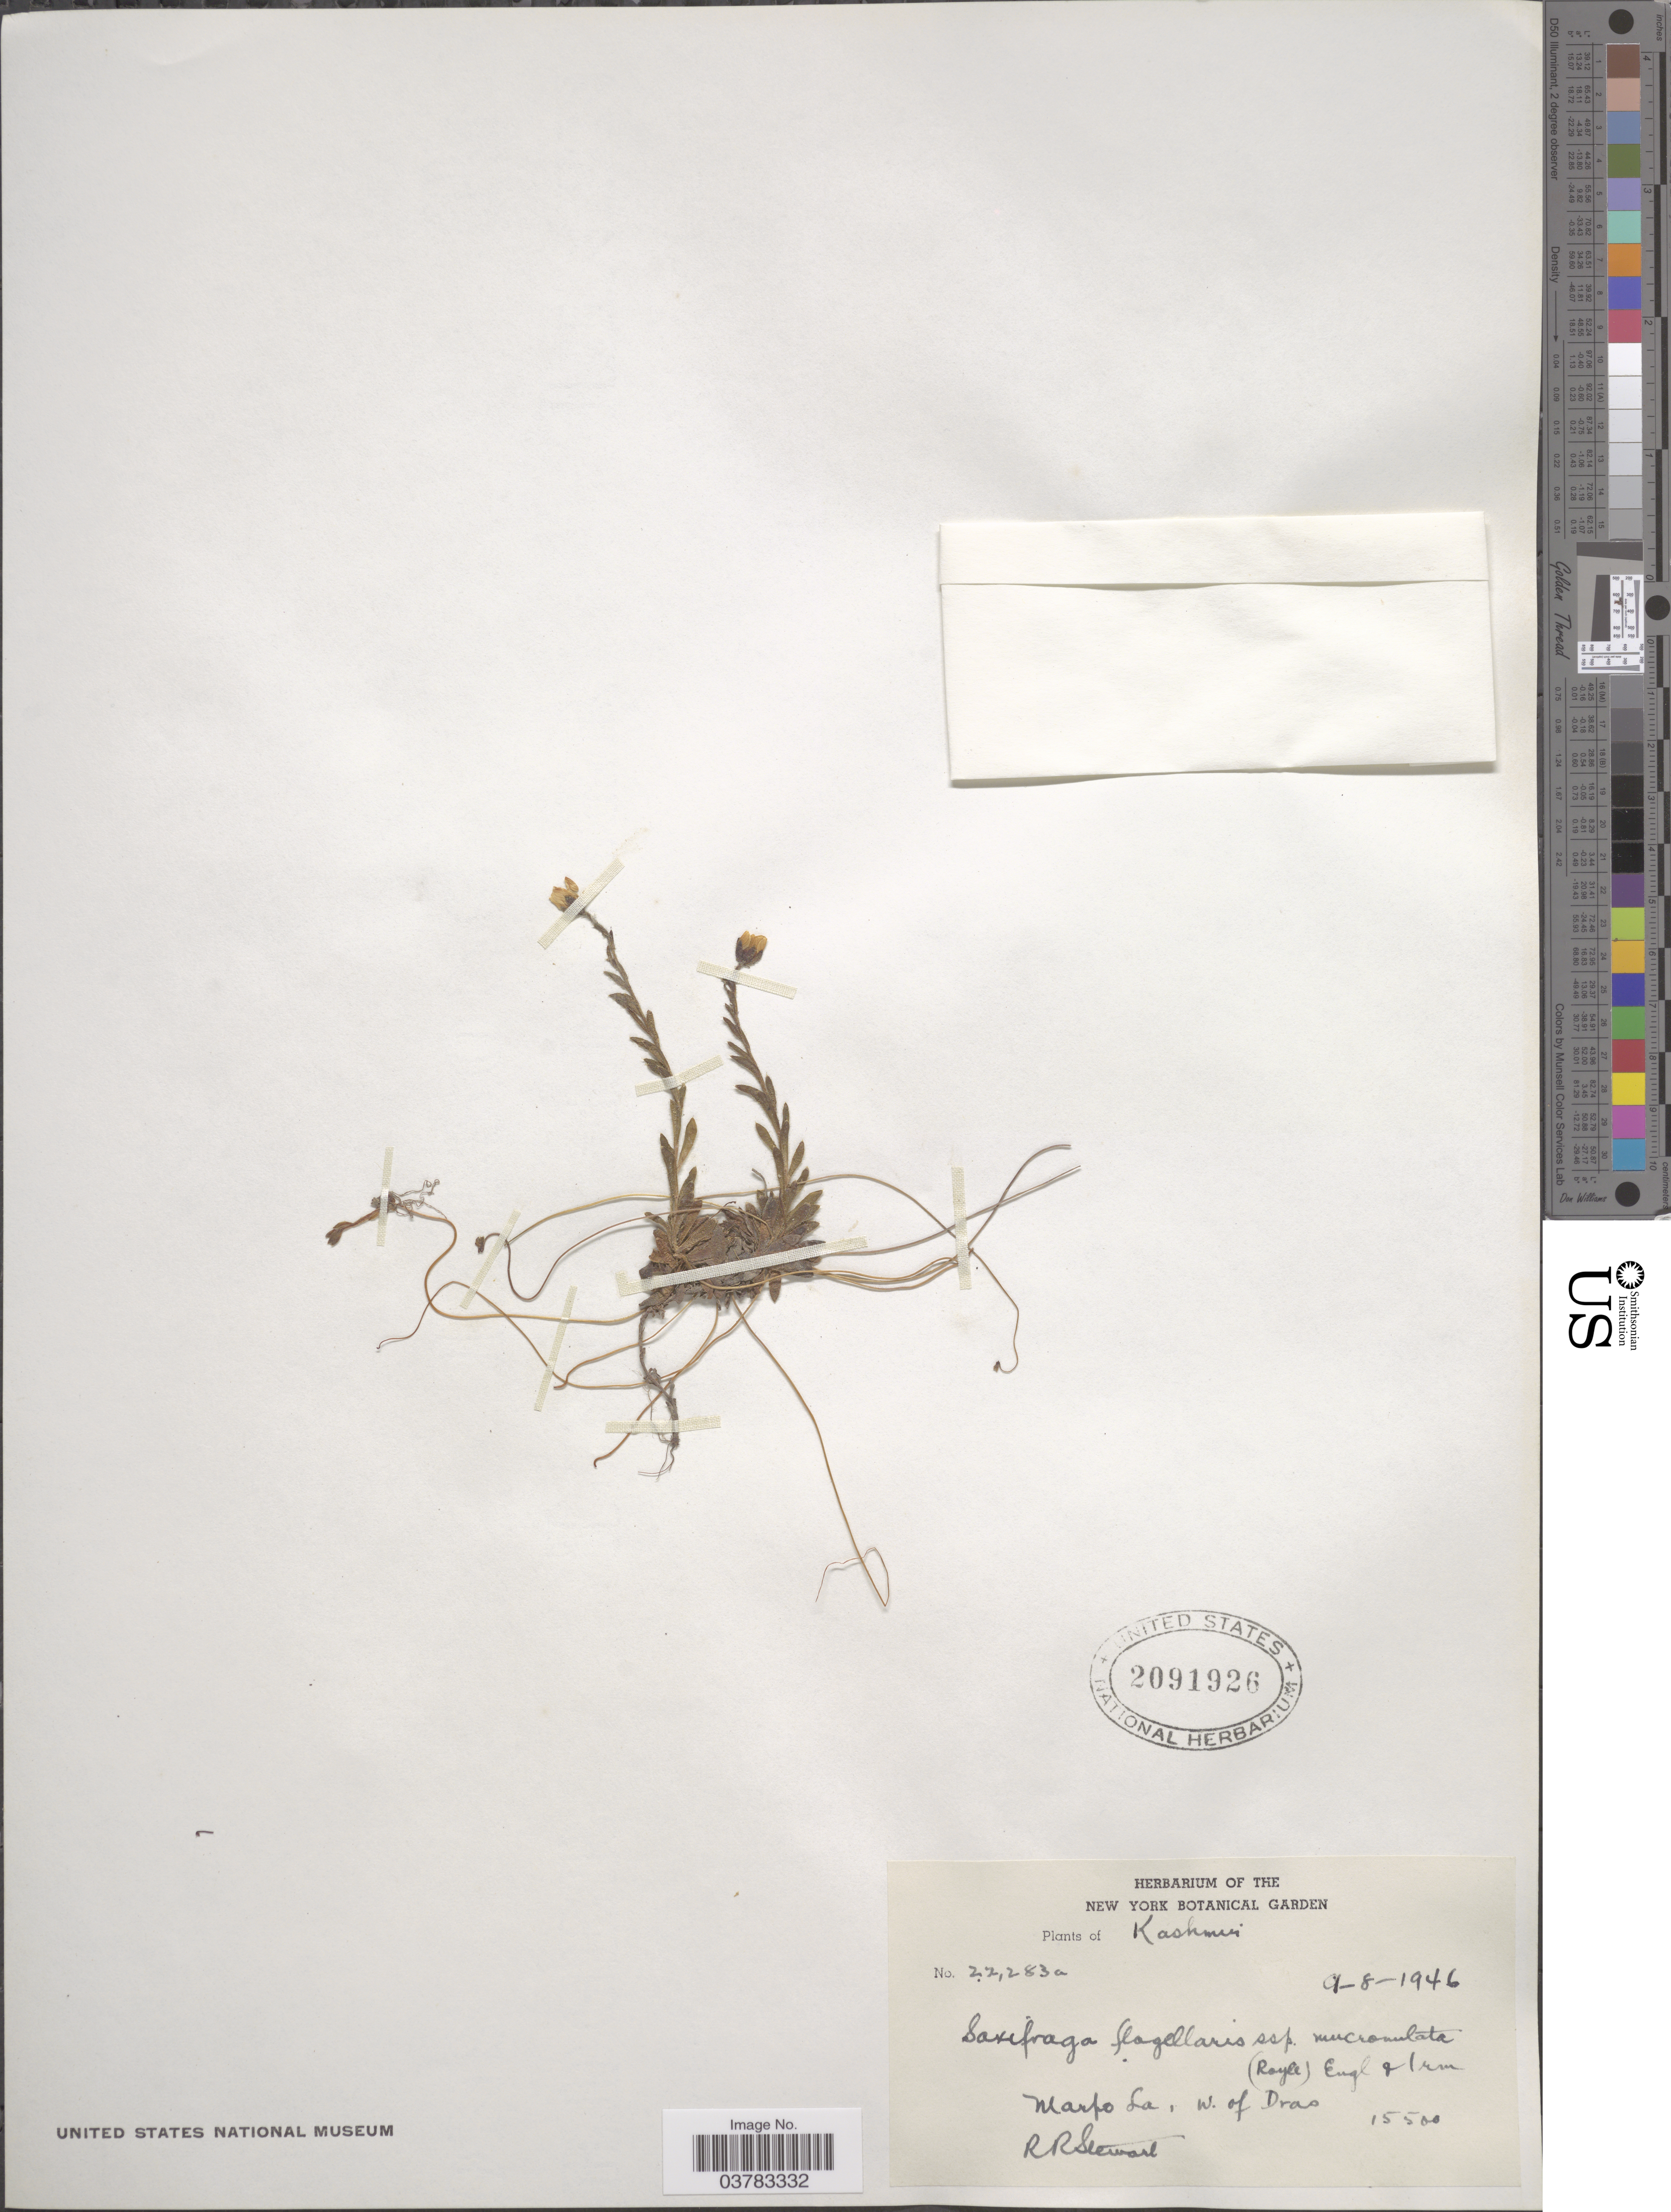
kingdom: Plantae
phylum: Tracheophyta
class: Magnoliopsida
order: Saxifragales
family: Saxifragaceae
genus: Saxifraga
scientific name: Saxifraga flagellaris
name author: Willd. ex Sternb.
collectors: R. Stewart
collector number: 22283a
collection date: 1946-08-09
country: India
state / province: Jammu and Kashmir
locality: Kashmir. Marfo La, W. of Dras.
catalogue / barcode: US 2091926